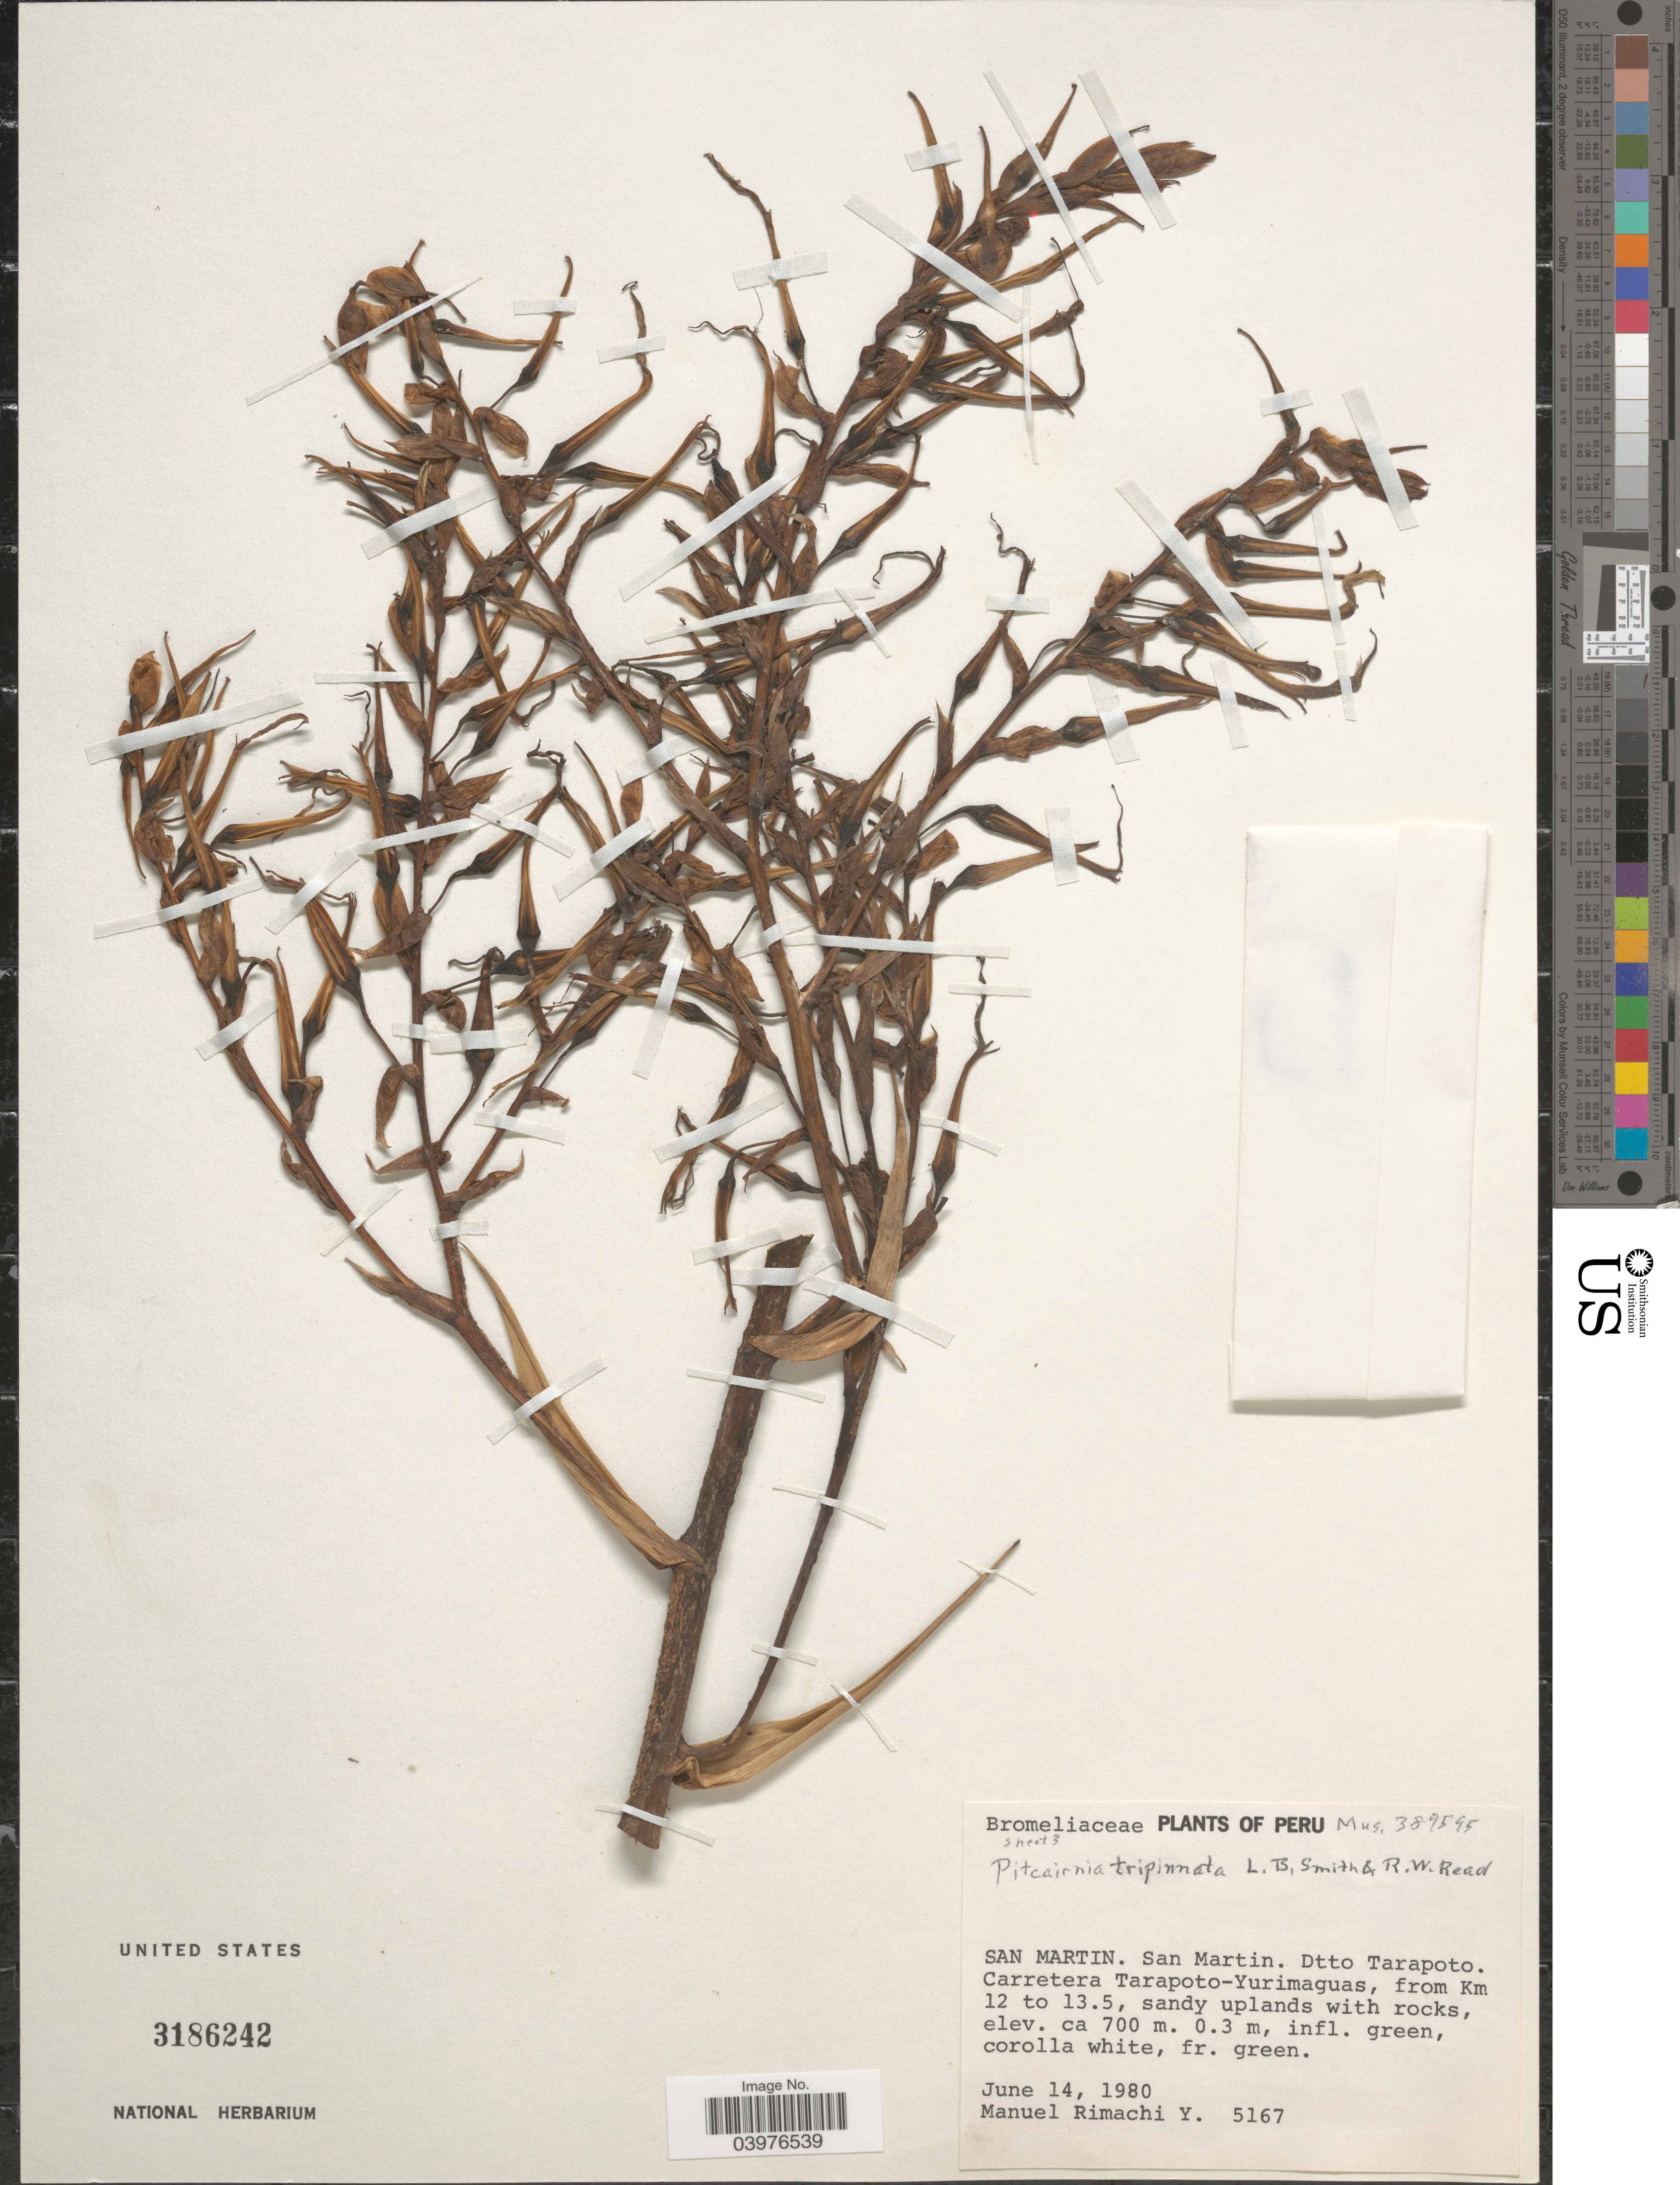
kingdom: Plantae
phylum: Tracheophyta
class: Liliopsida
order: Poales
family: Bromeliaceae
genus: Pitcairnia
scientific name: Pitcairnia tripinnata L.B. Sm. & Read, ined.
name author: L.B. Sm. & Read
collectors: M. Rimachi Y.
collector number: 5167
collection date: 1980-06-14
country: Peru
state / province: San Martín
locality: San Martin. Dtto. Tarapoto. Carretera Tarapoto-Yurimaguas, from Km 12 to 13.5.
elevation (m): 700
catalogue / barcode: US 3186242